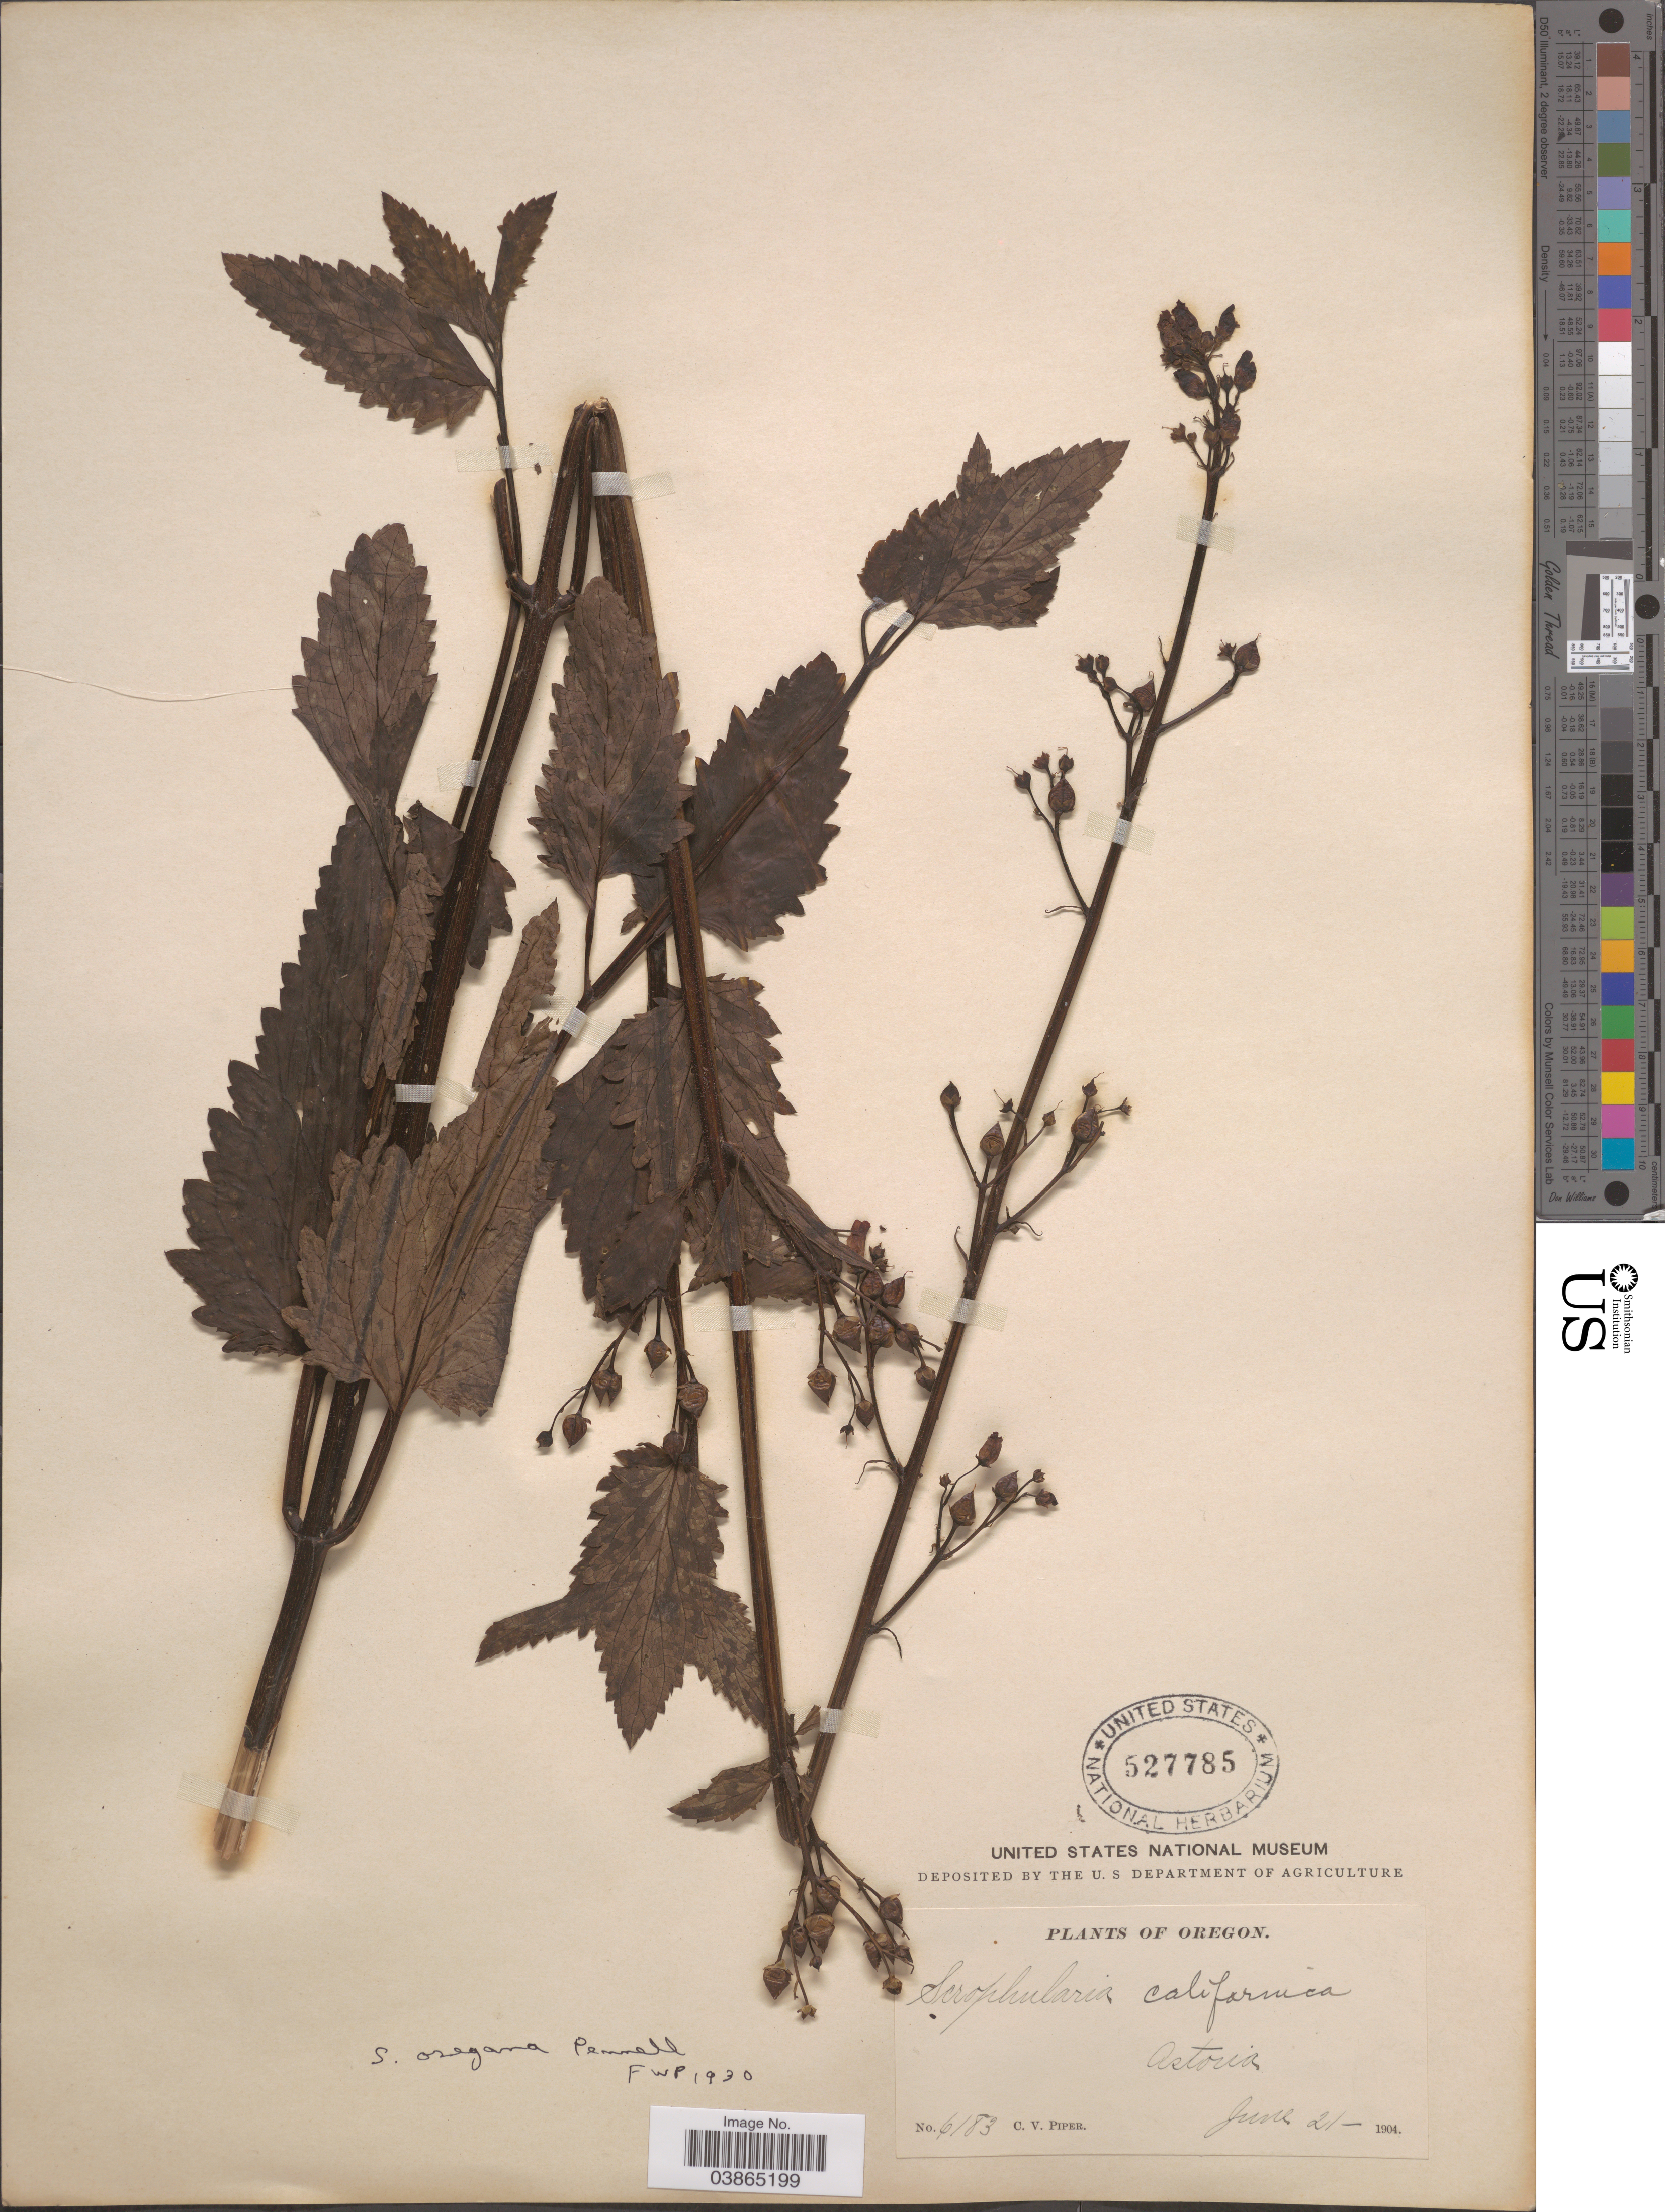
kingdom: Plantae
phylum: Tracheophyta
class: Magnoliopsida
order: Lamiales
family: Scrophulariaceae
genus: Scrophularia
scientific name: Scrophularia oregana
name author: Pennell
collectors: C. V. Piper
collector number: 6183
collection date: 1904-06-21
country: United States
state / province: Oregon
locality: Astoria.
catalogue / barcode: US 527785